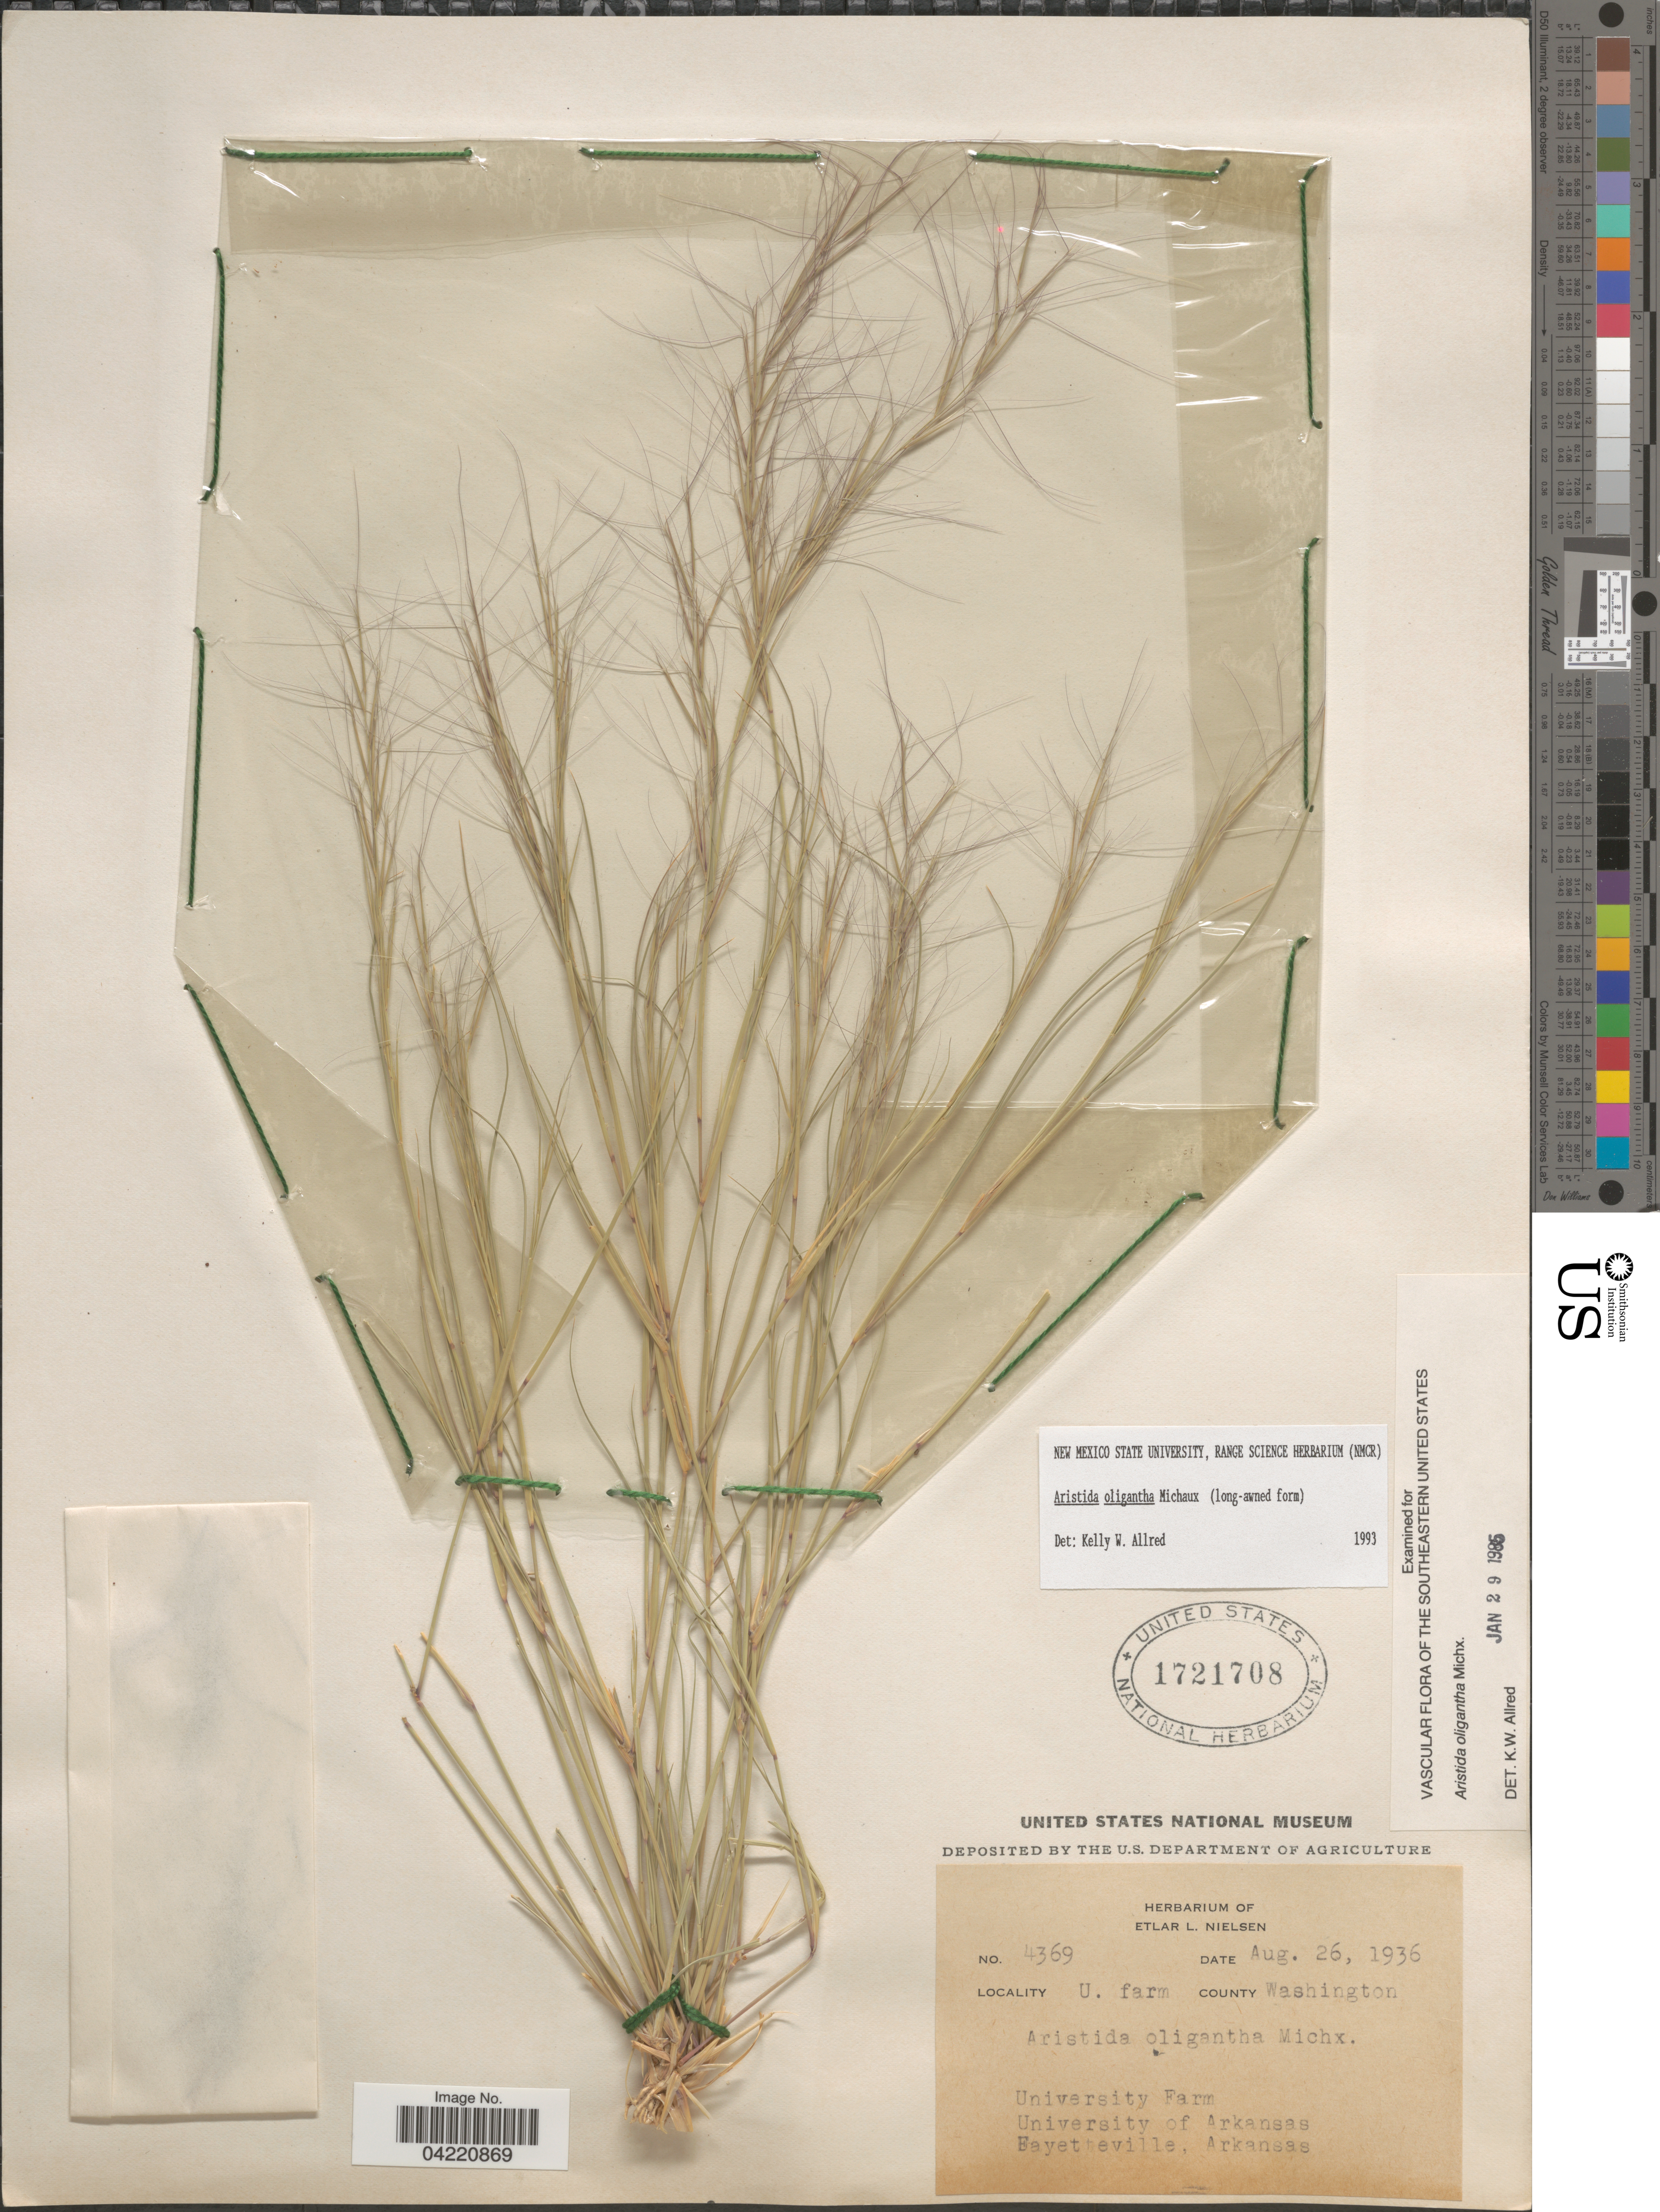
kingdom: Plantae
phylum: Tracheophyta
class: Liliopsida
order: Poales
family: Poaceae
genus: Aristida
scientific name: Aristida oligantha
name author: Michx.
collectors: Ex herb. of Etlar L. Nielsen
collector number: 4369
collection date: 1936-08-26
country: United States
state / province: Arkansas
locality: U. farm. County Washington. University Farm. University of Arkansas. Fayetteville.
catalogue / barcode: US 1721708